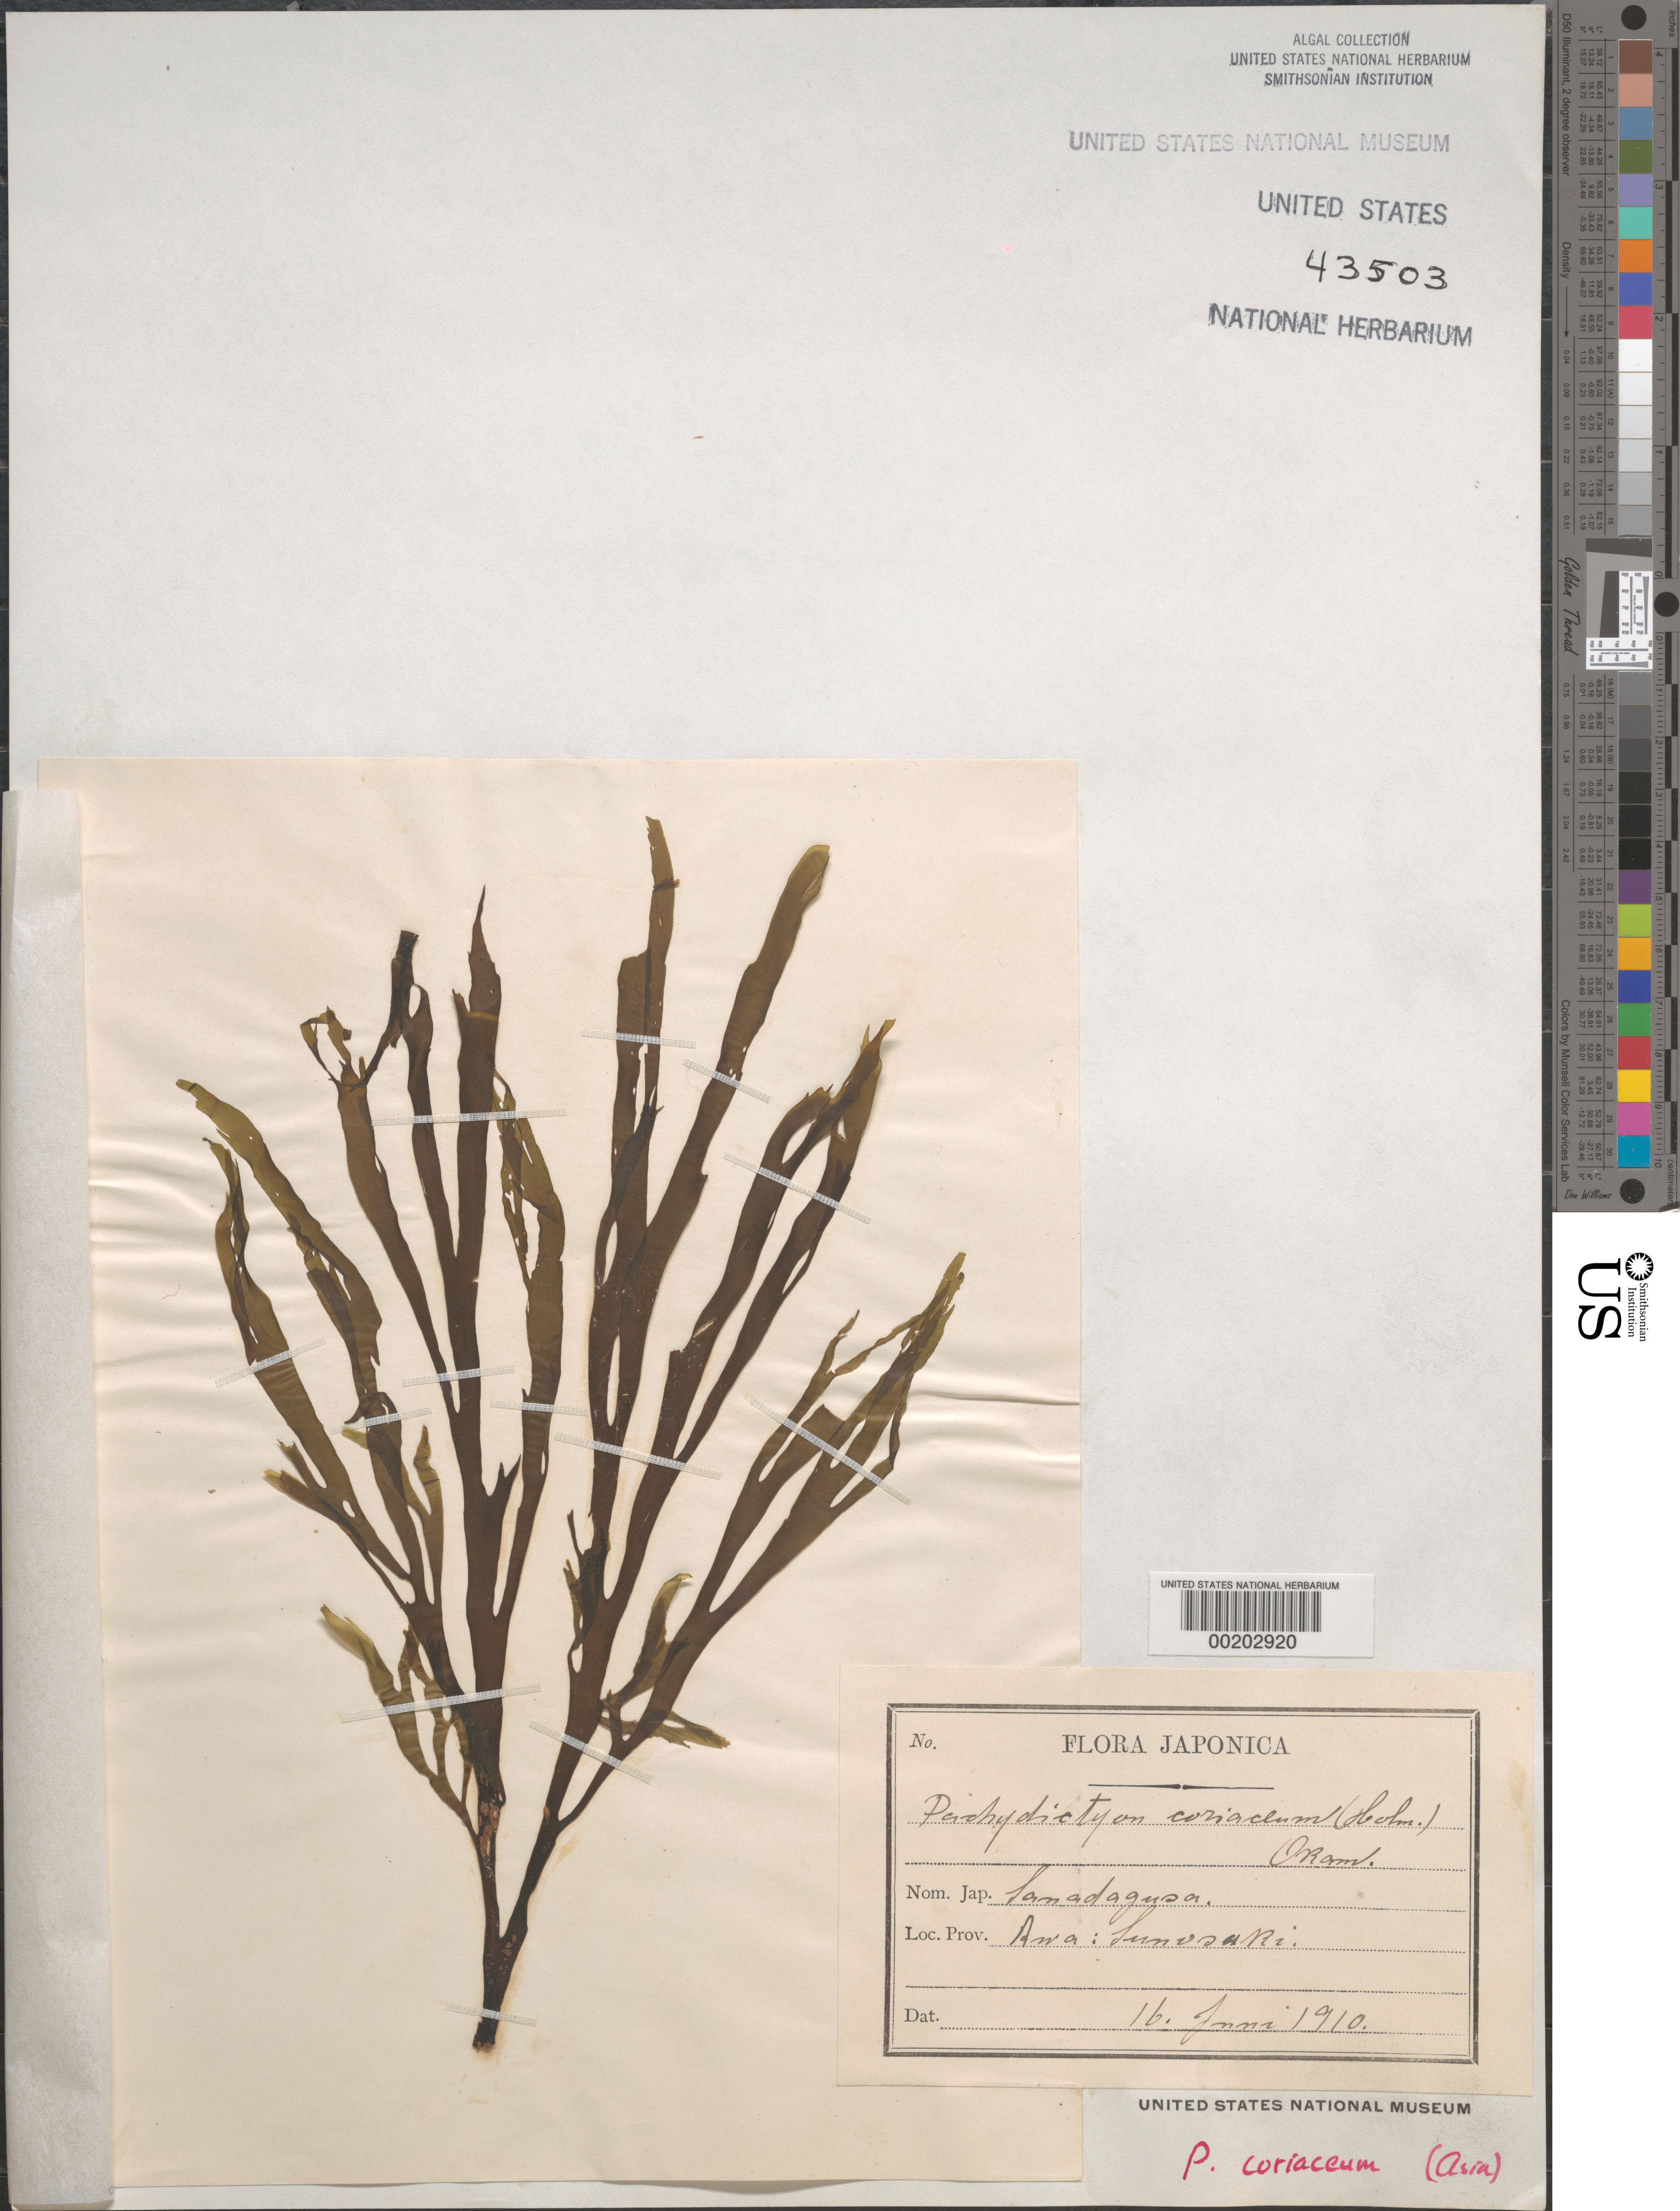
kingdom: Chromista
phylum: Ochrophyta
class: Phaeophyceae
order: Dictyotales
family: Dictyotaceae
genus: Pachydictyon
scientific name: Pachydictyon coriaceum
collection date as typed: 16 Jun 1910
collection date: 1910-06-16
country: Japan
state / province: Tiba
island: Honshu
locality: Suno Saki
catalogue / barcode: US 43503